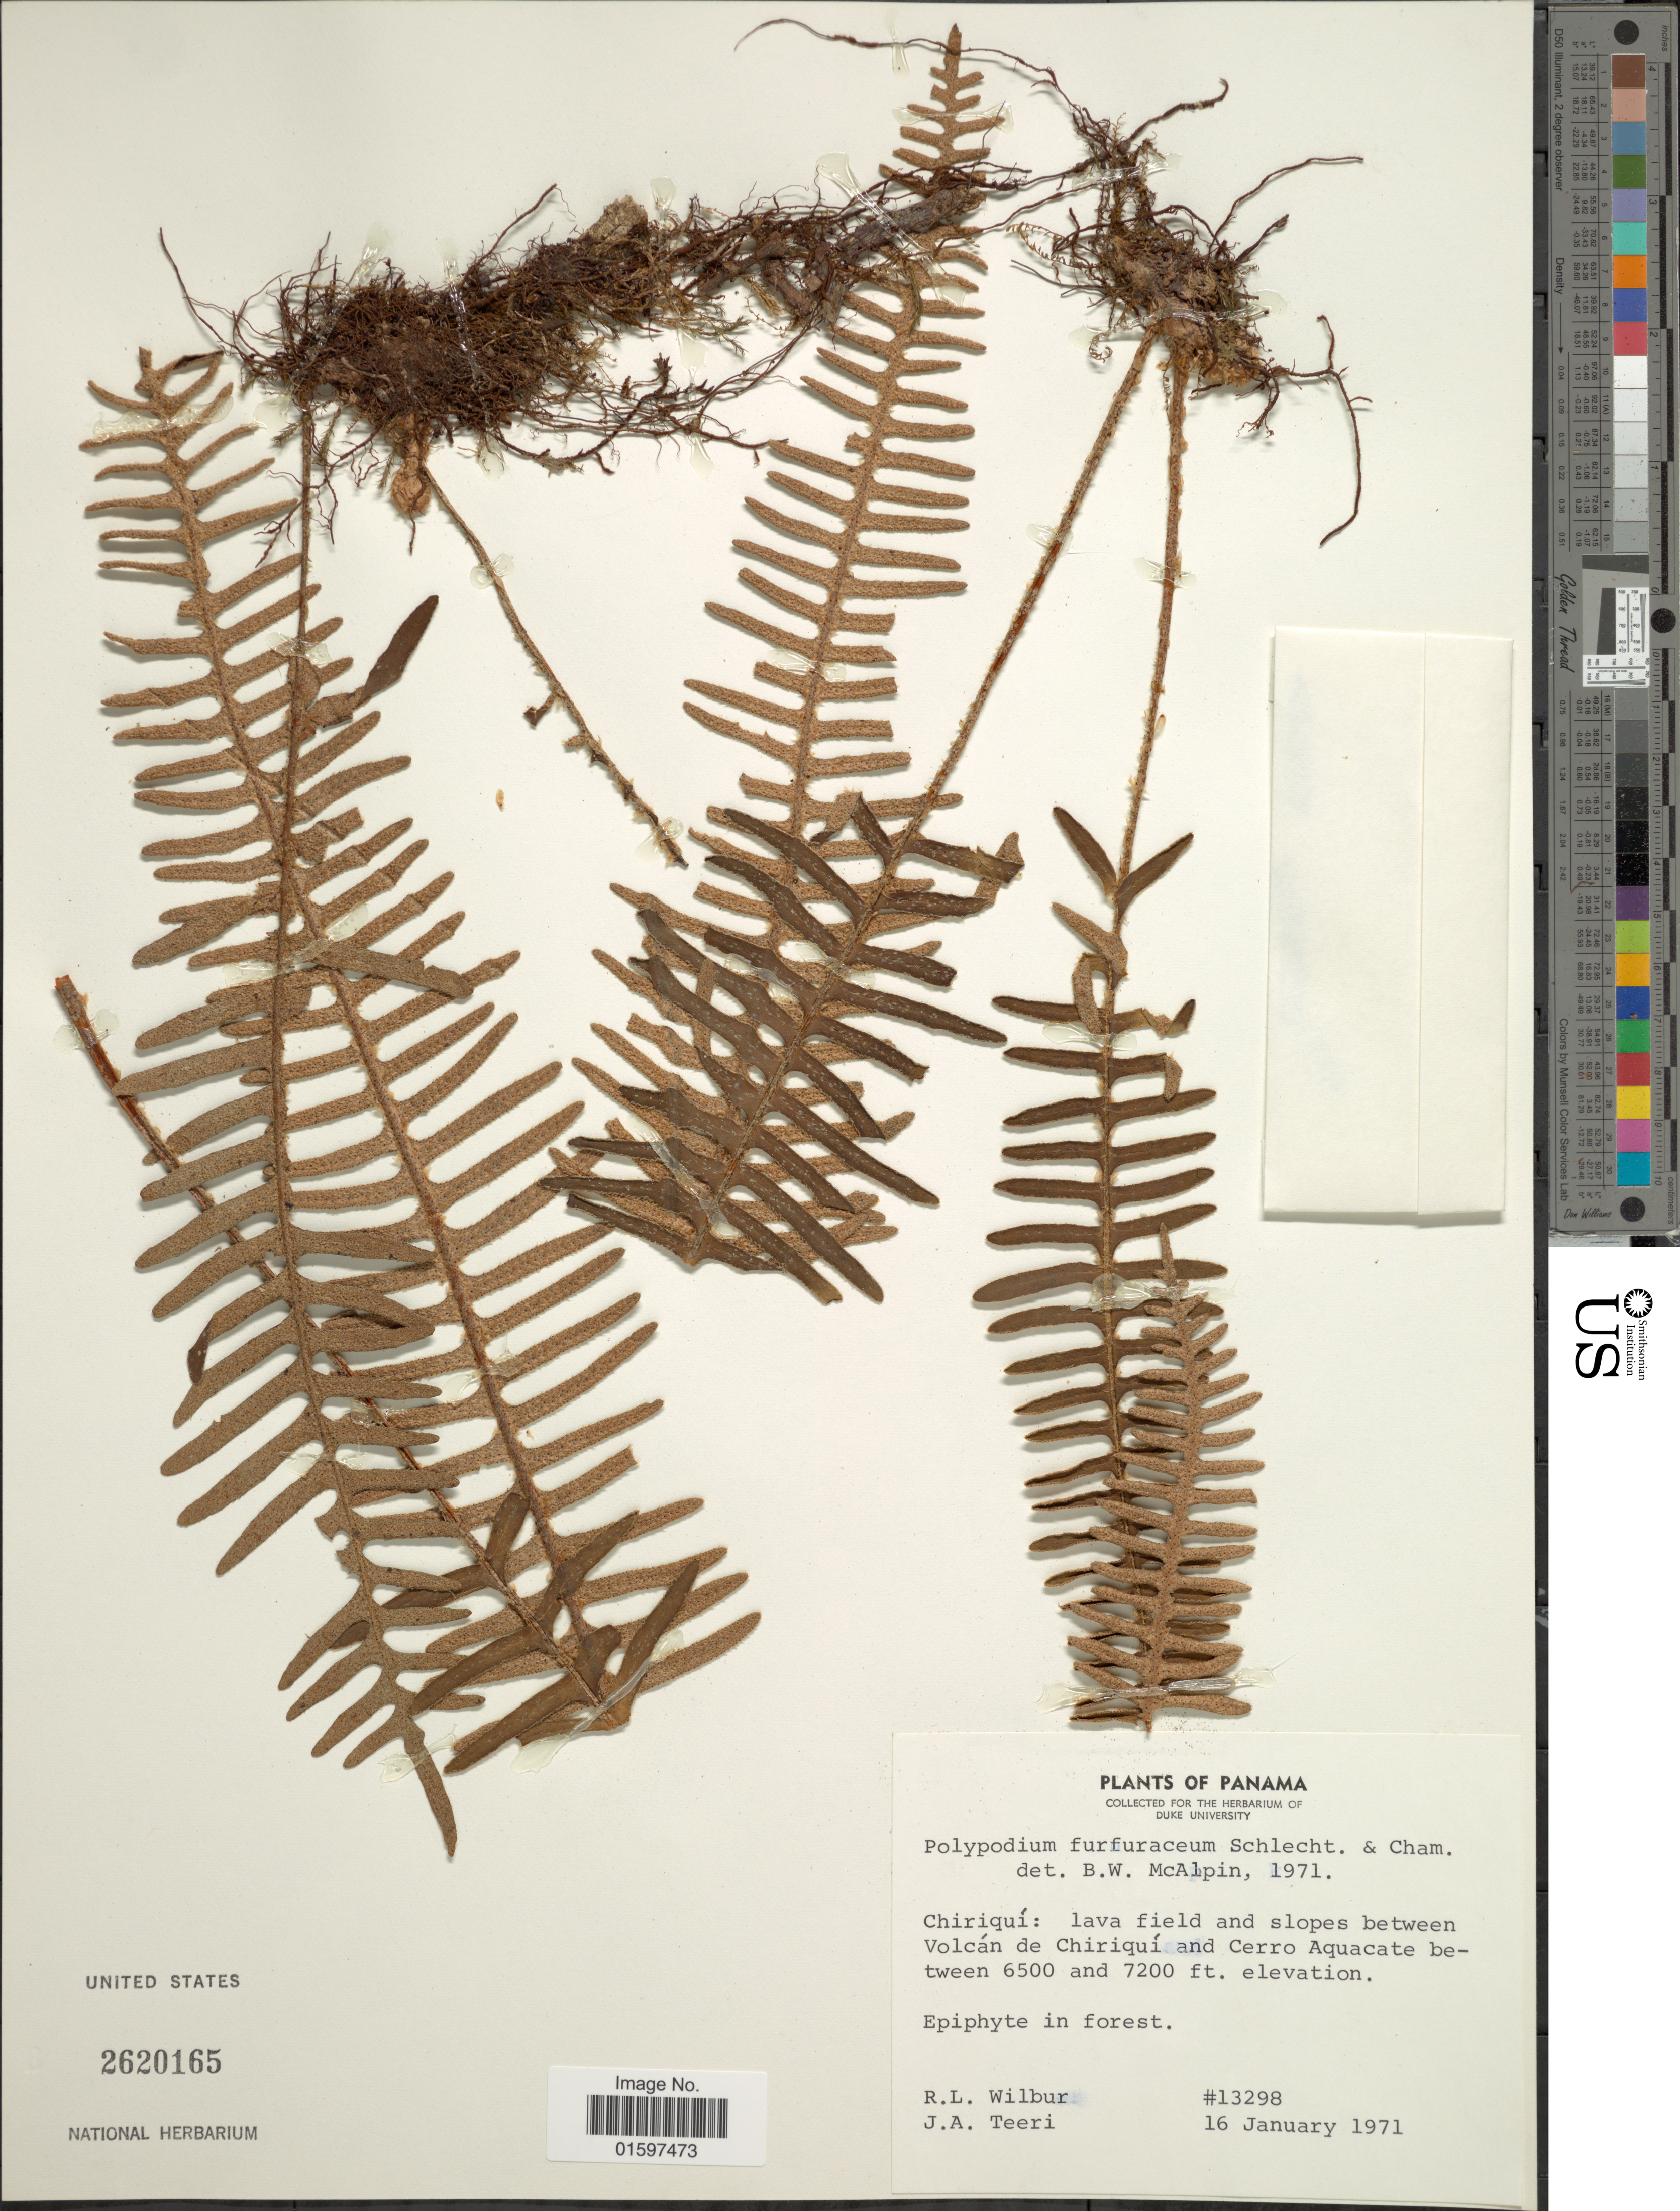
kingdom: Plantae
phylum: Tracheophyta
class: Polypodiopsida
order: Polypodiales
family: Polypodiaceae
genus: Pleopeltis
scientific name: Pleopeltis furfuracea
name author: (Schltdl. & Cham.) A.R. Sm. & Tejero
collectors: R. L. Wilbur & J. Teeri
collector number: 13298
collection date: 1971-01-16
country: Panama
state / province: Chiriqui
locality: Lava field and slopes between volcán de Chiriquí and Cerro Aquacate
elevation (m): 1981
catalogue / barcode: US 2620165